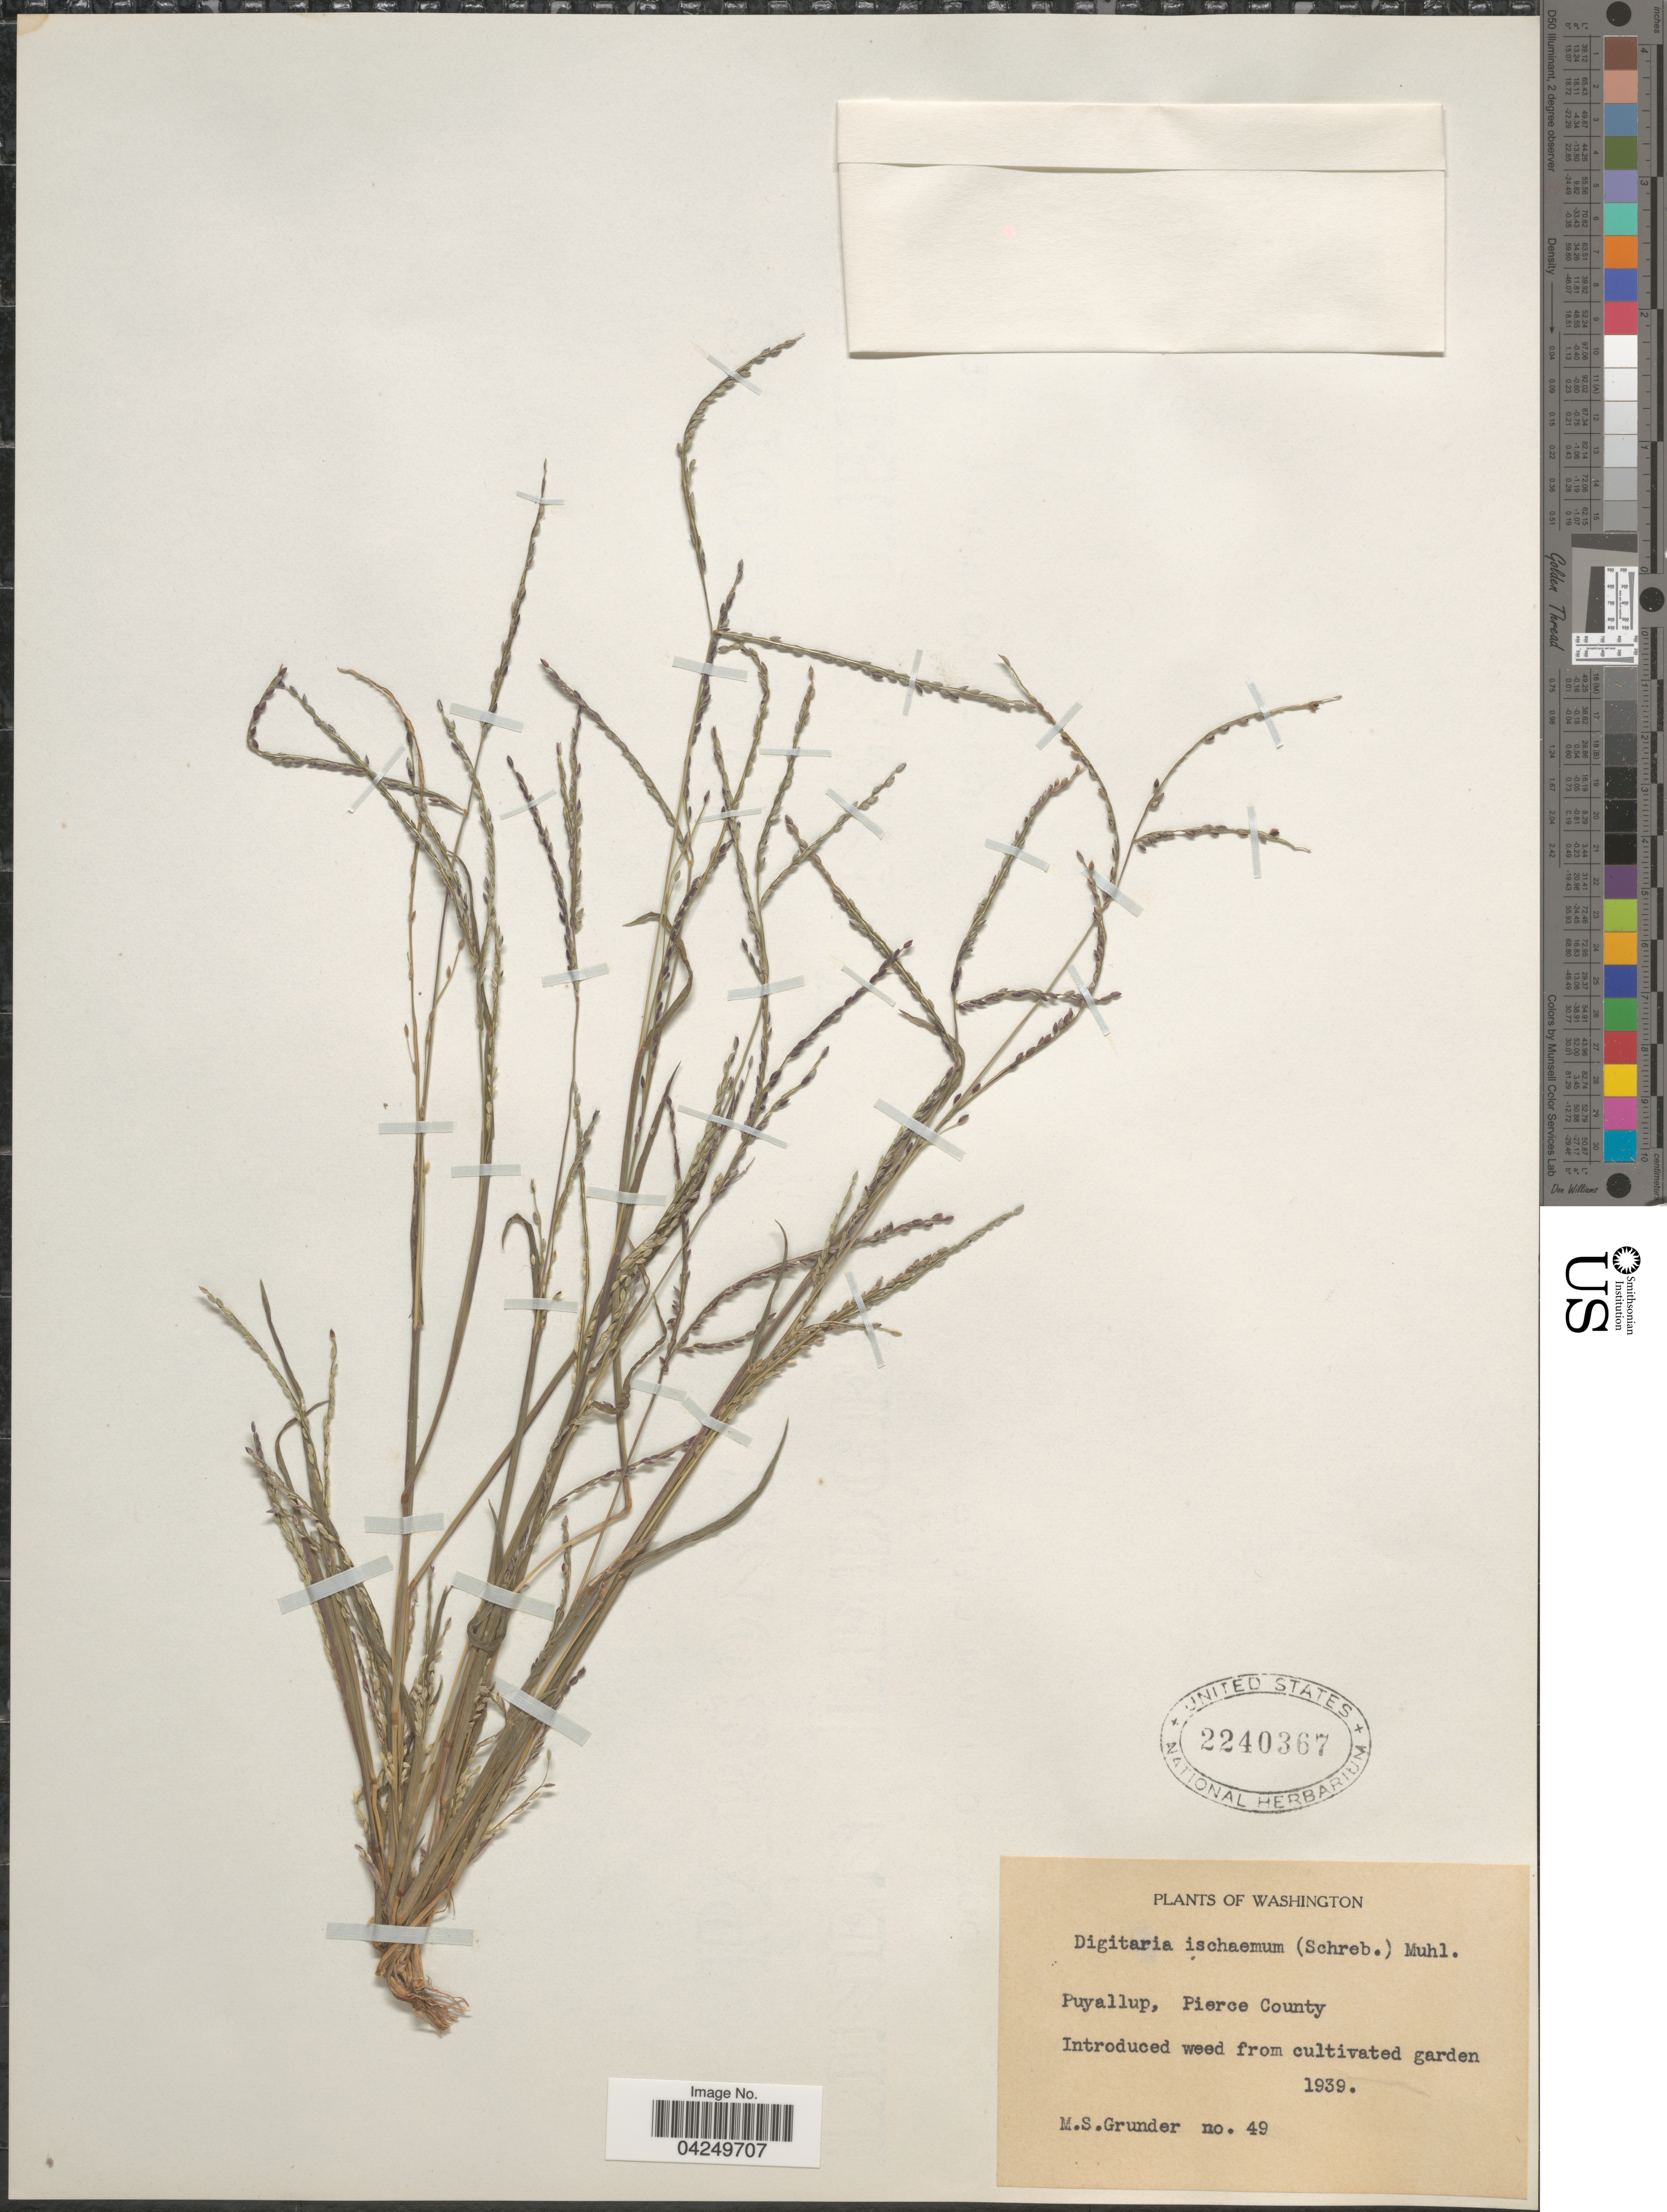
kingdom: Plantae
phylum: Tracheophyta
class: Liliopsida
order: Poales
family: Poaceae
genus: Digitaria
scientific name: Digitaria ischaemum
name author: (Schreber) Schreber ex Muhl.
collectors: M. Grunder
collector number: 49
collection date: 1939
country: United States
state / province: Washington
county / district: Pierce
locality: Puyallup, Pierce County.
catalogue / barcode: US 2240367